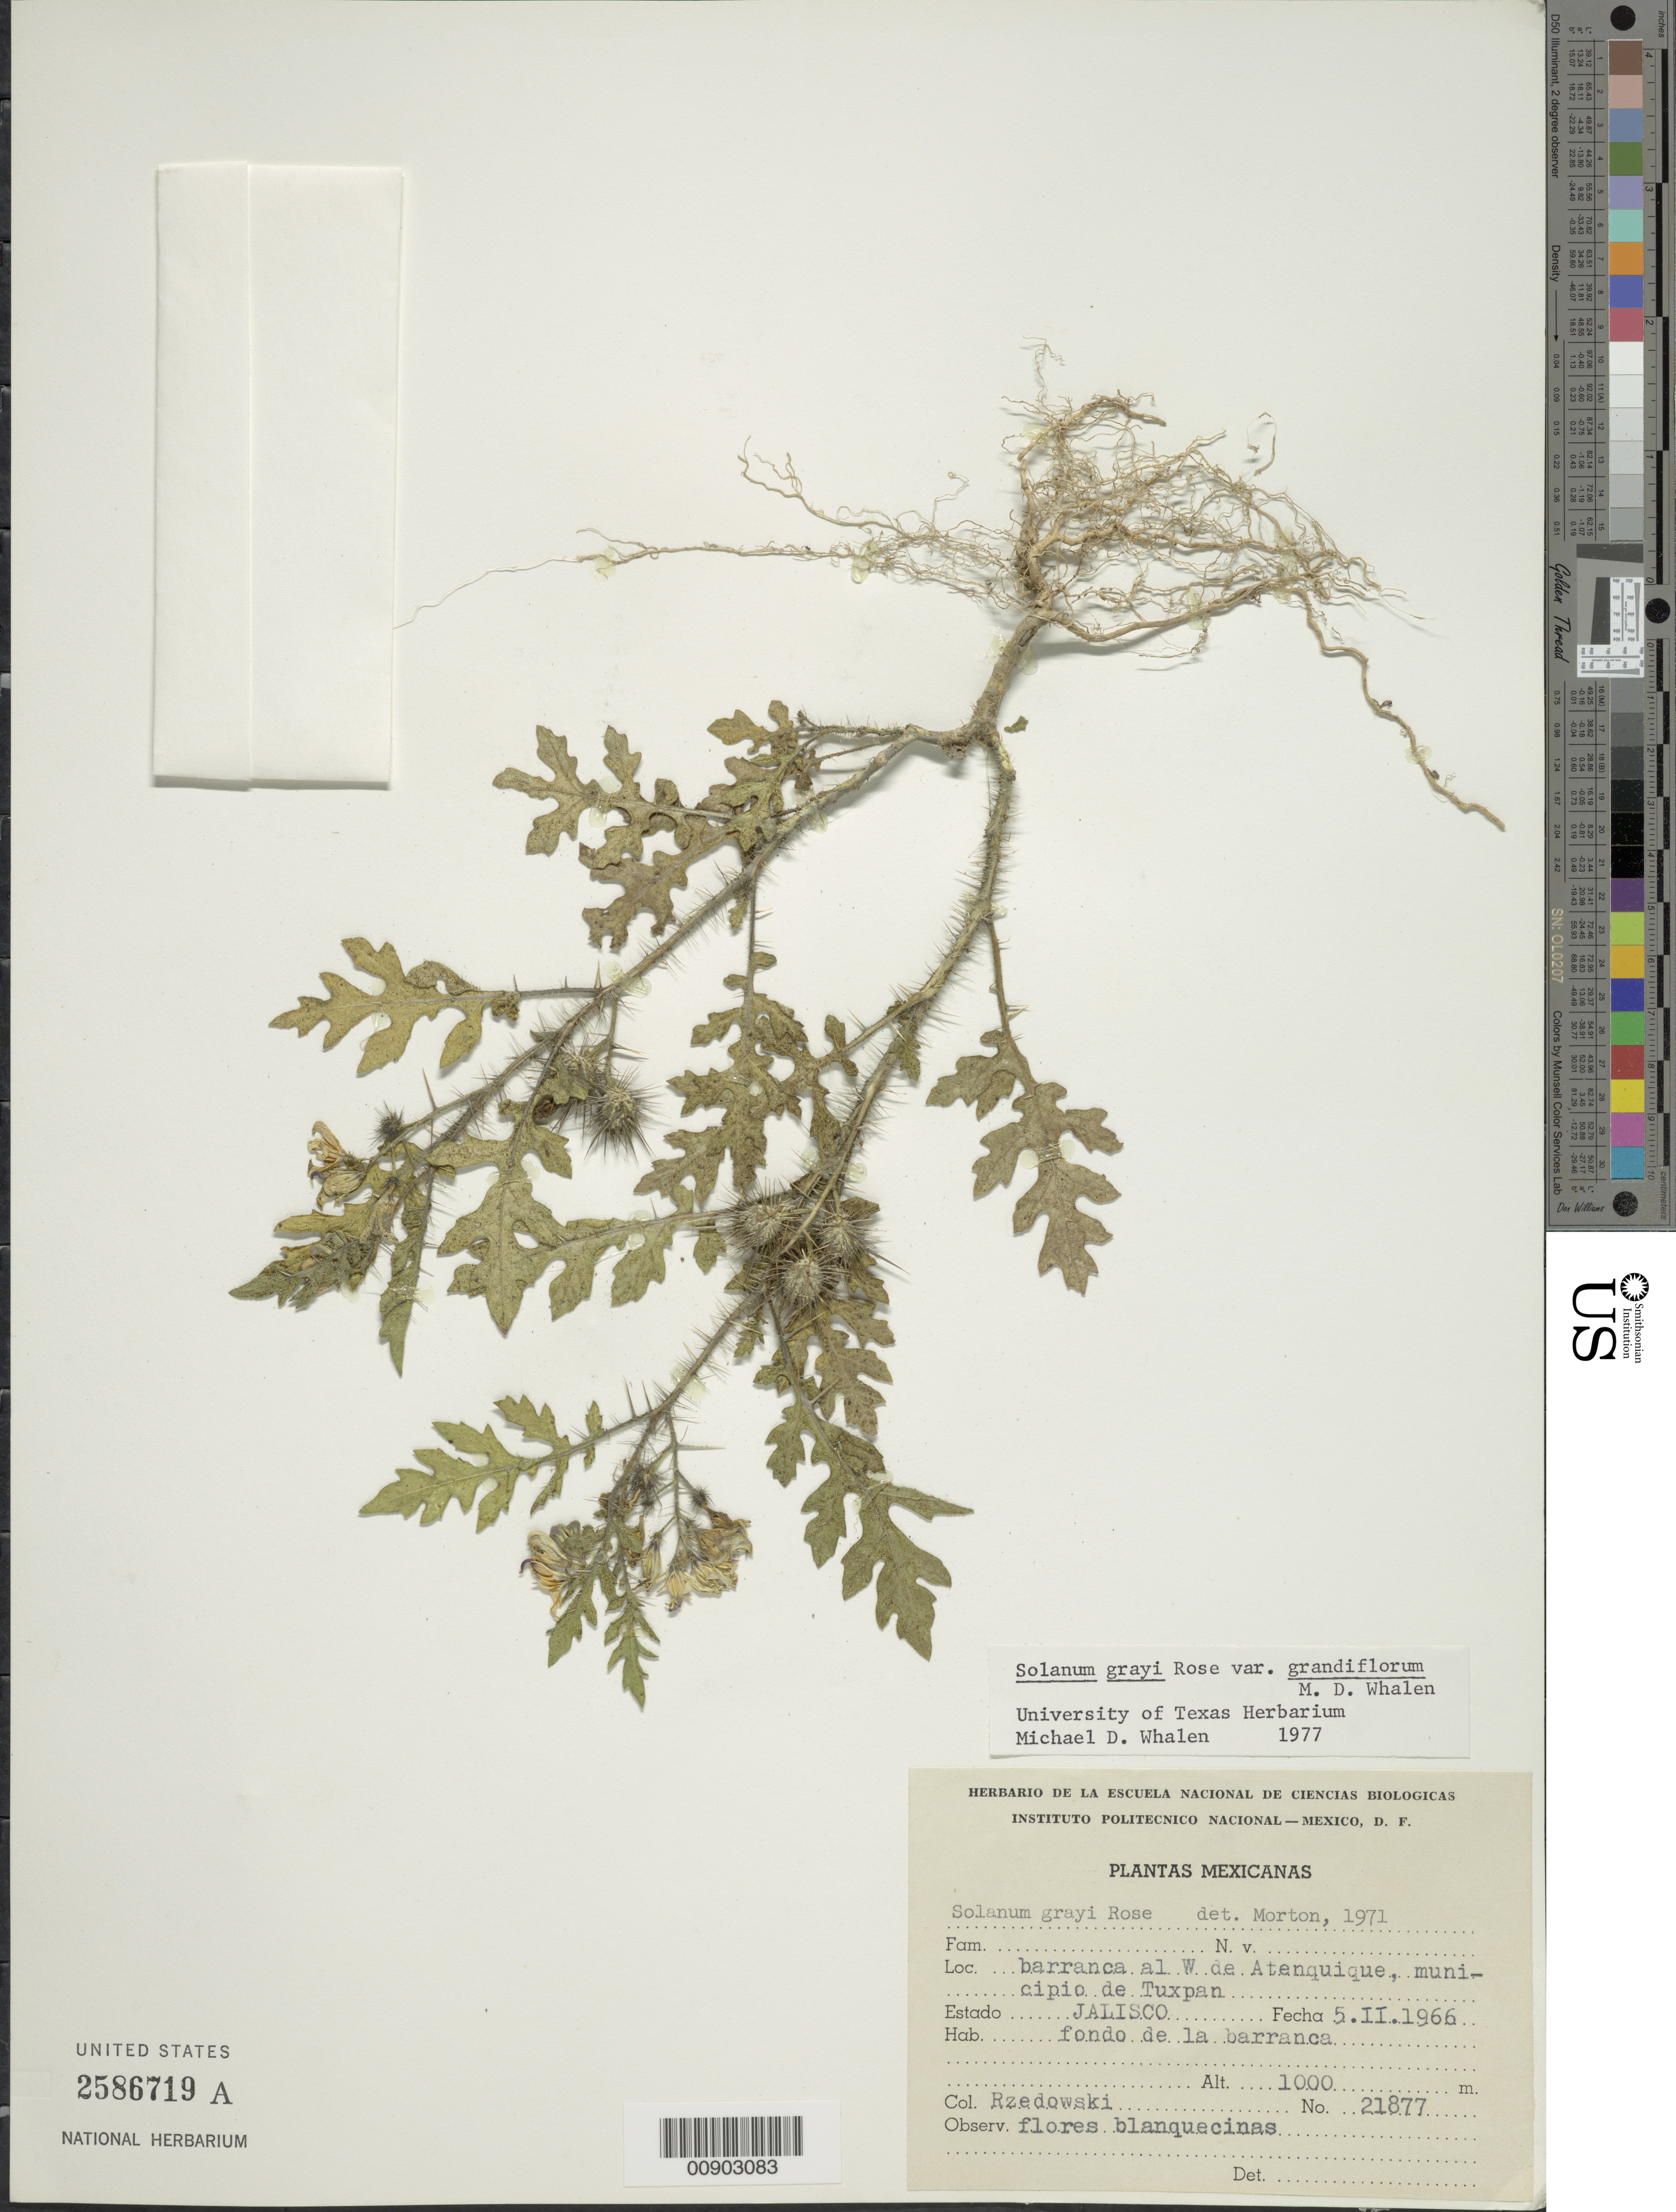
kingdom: Plantae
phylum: Tracheophyta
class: Magnoliopsida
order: Solanales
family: Solanaceae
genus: Solanum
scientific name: Solanum grayi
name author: Rose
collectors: J. Rzedowski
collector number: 21877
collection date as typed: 05 Feb 1966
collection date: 1966-02-05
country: Mexico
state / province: Jalisco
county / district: Tuxpan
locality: Barranca al W de Atenquique, municipio de Tuxpan, Jalisco.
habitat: Fondo de la barranca.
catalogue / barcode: US 2586719A